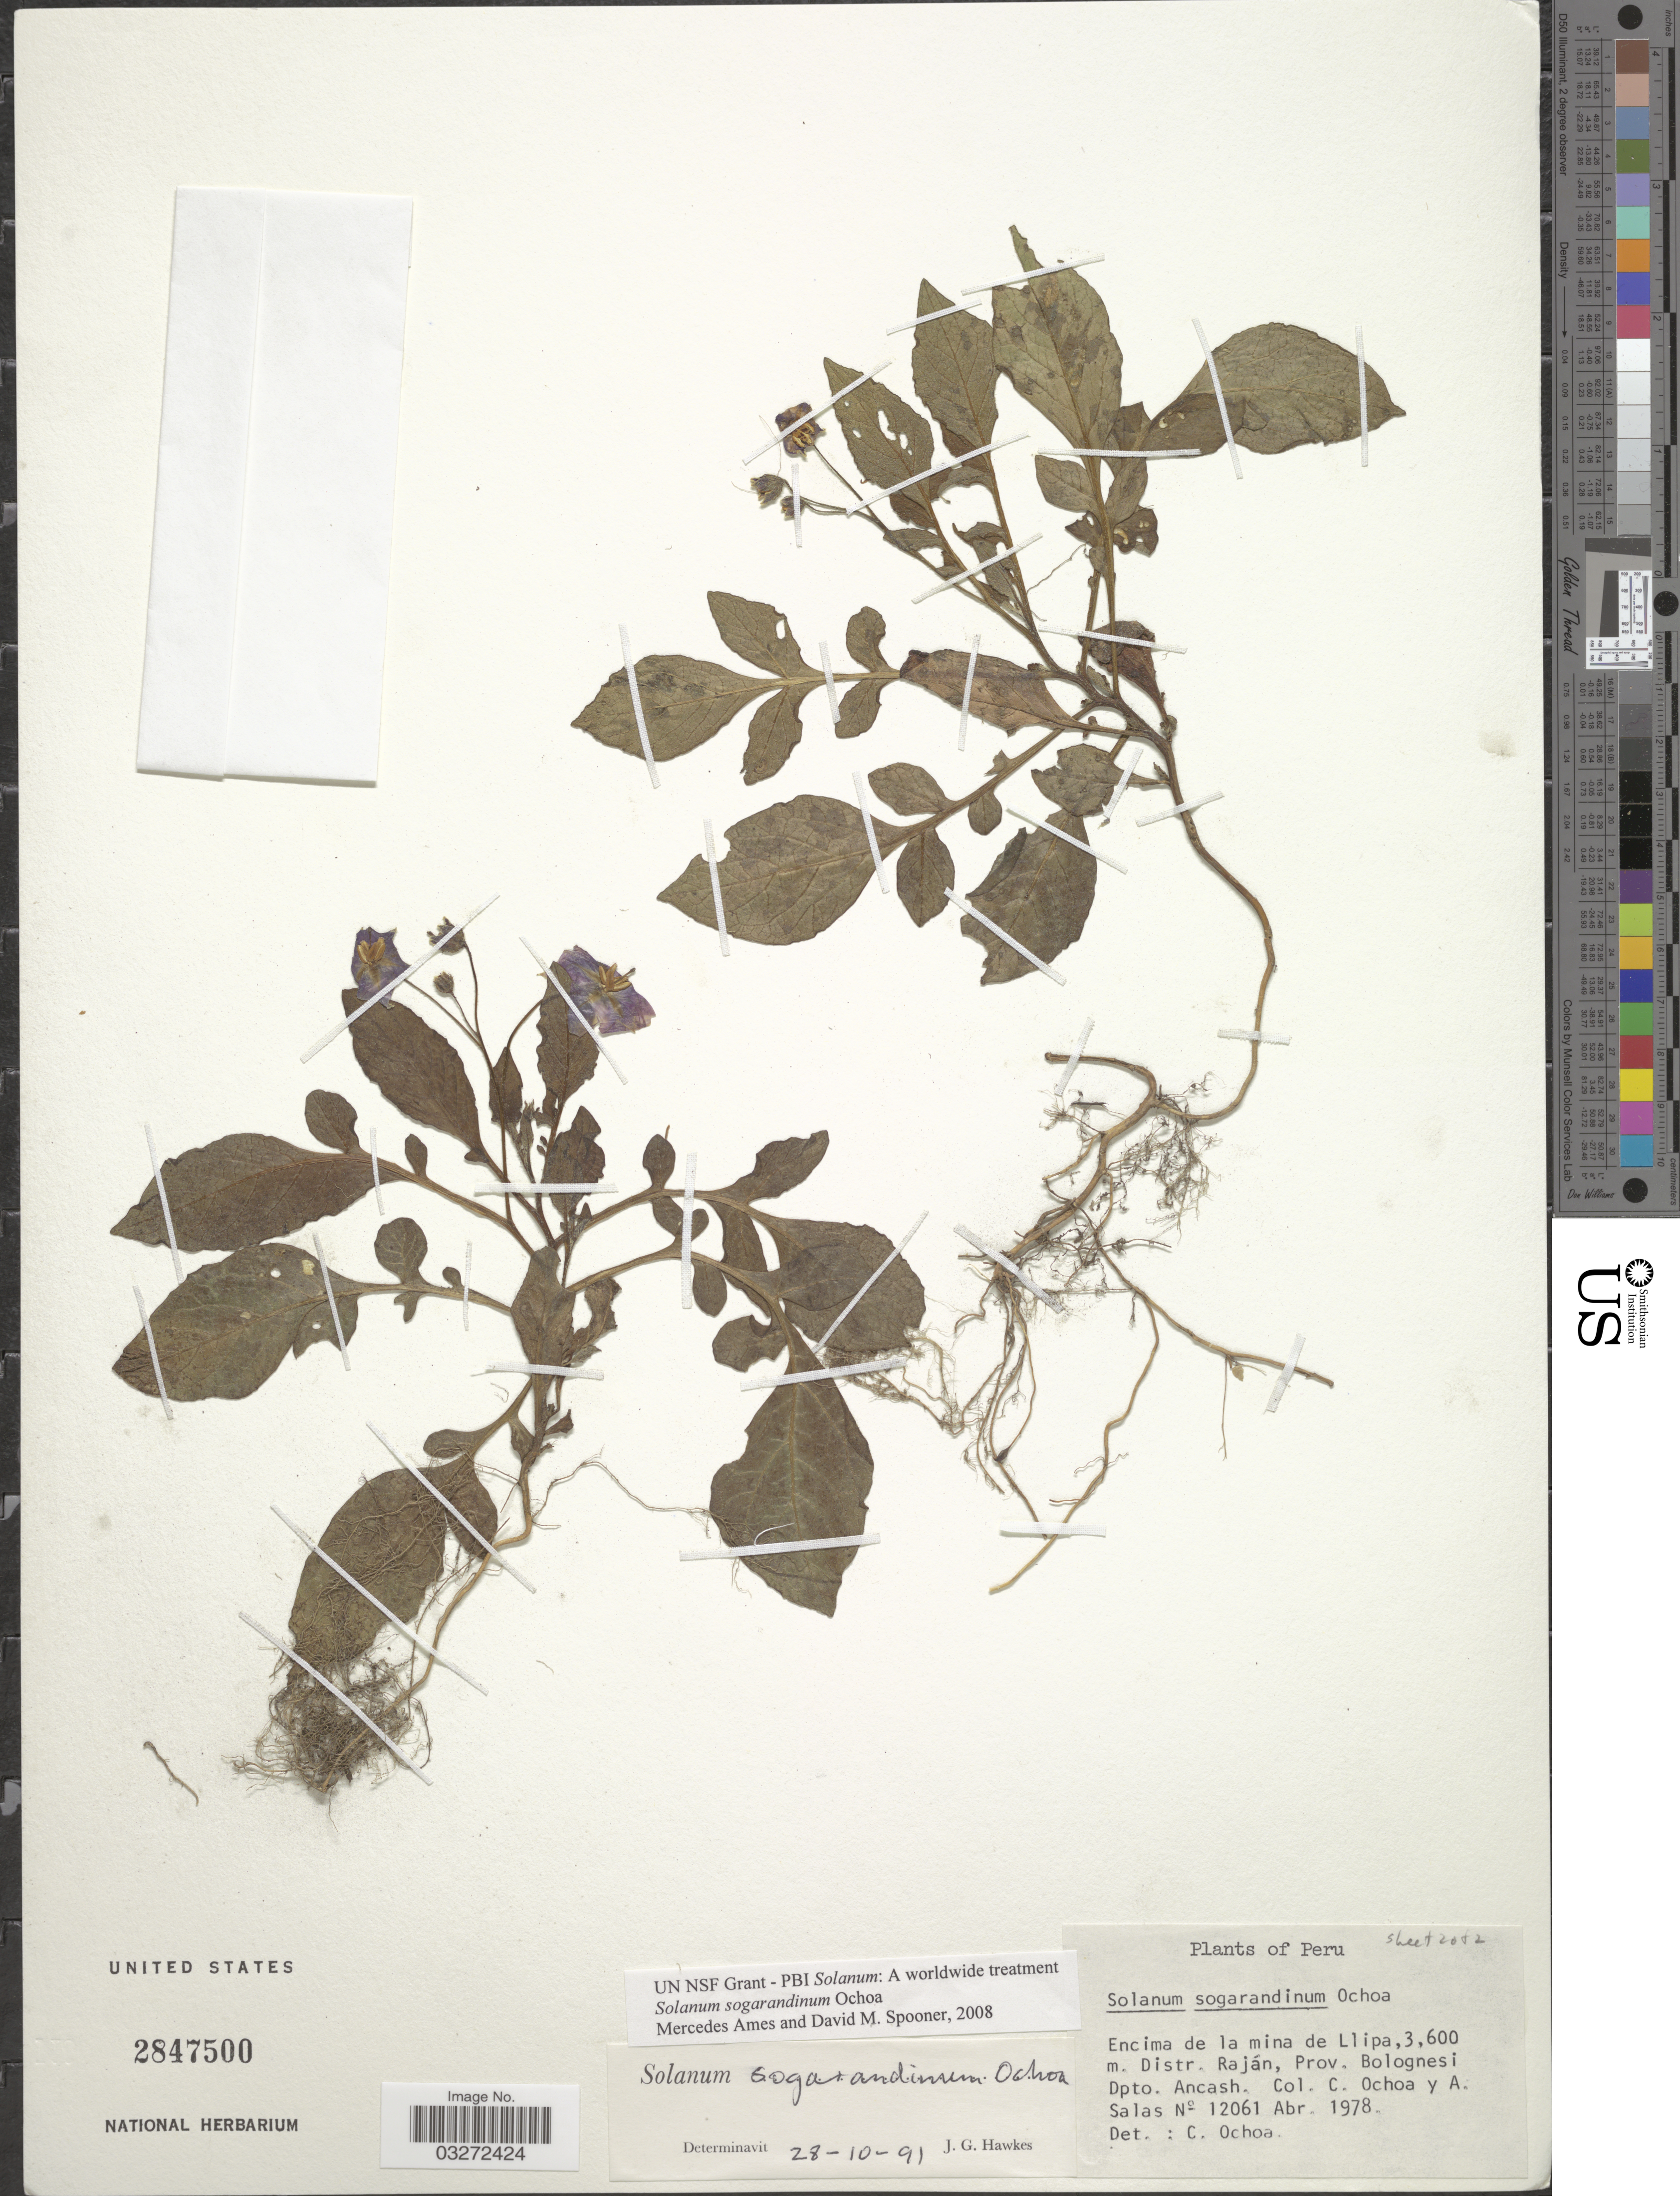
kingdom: Plantae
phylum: Tracheophyta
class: Magnoliopsida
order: Solanales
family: Solanaceae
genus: Solanum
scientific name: Solanum sogarandinum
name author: Ochoa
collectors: C. Ochoa & A. Salas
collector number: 12061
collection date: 1978-04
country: Peru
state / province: Ancash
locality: Encima de la mina de Llipa, Distr. Raján, Prov. Bolognesi, Dpto. Ancash.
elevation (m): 3600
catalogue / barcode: US 2847500